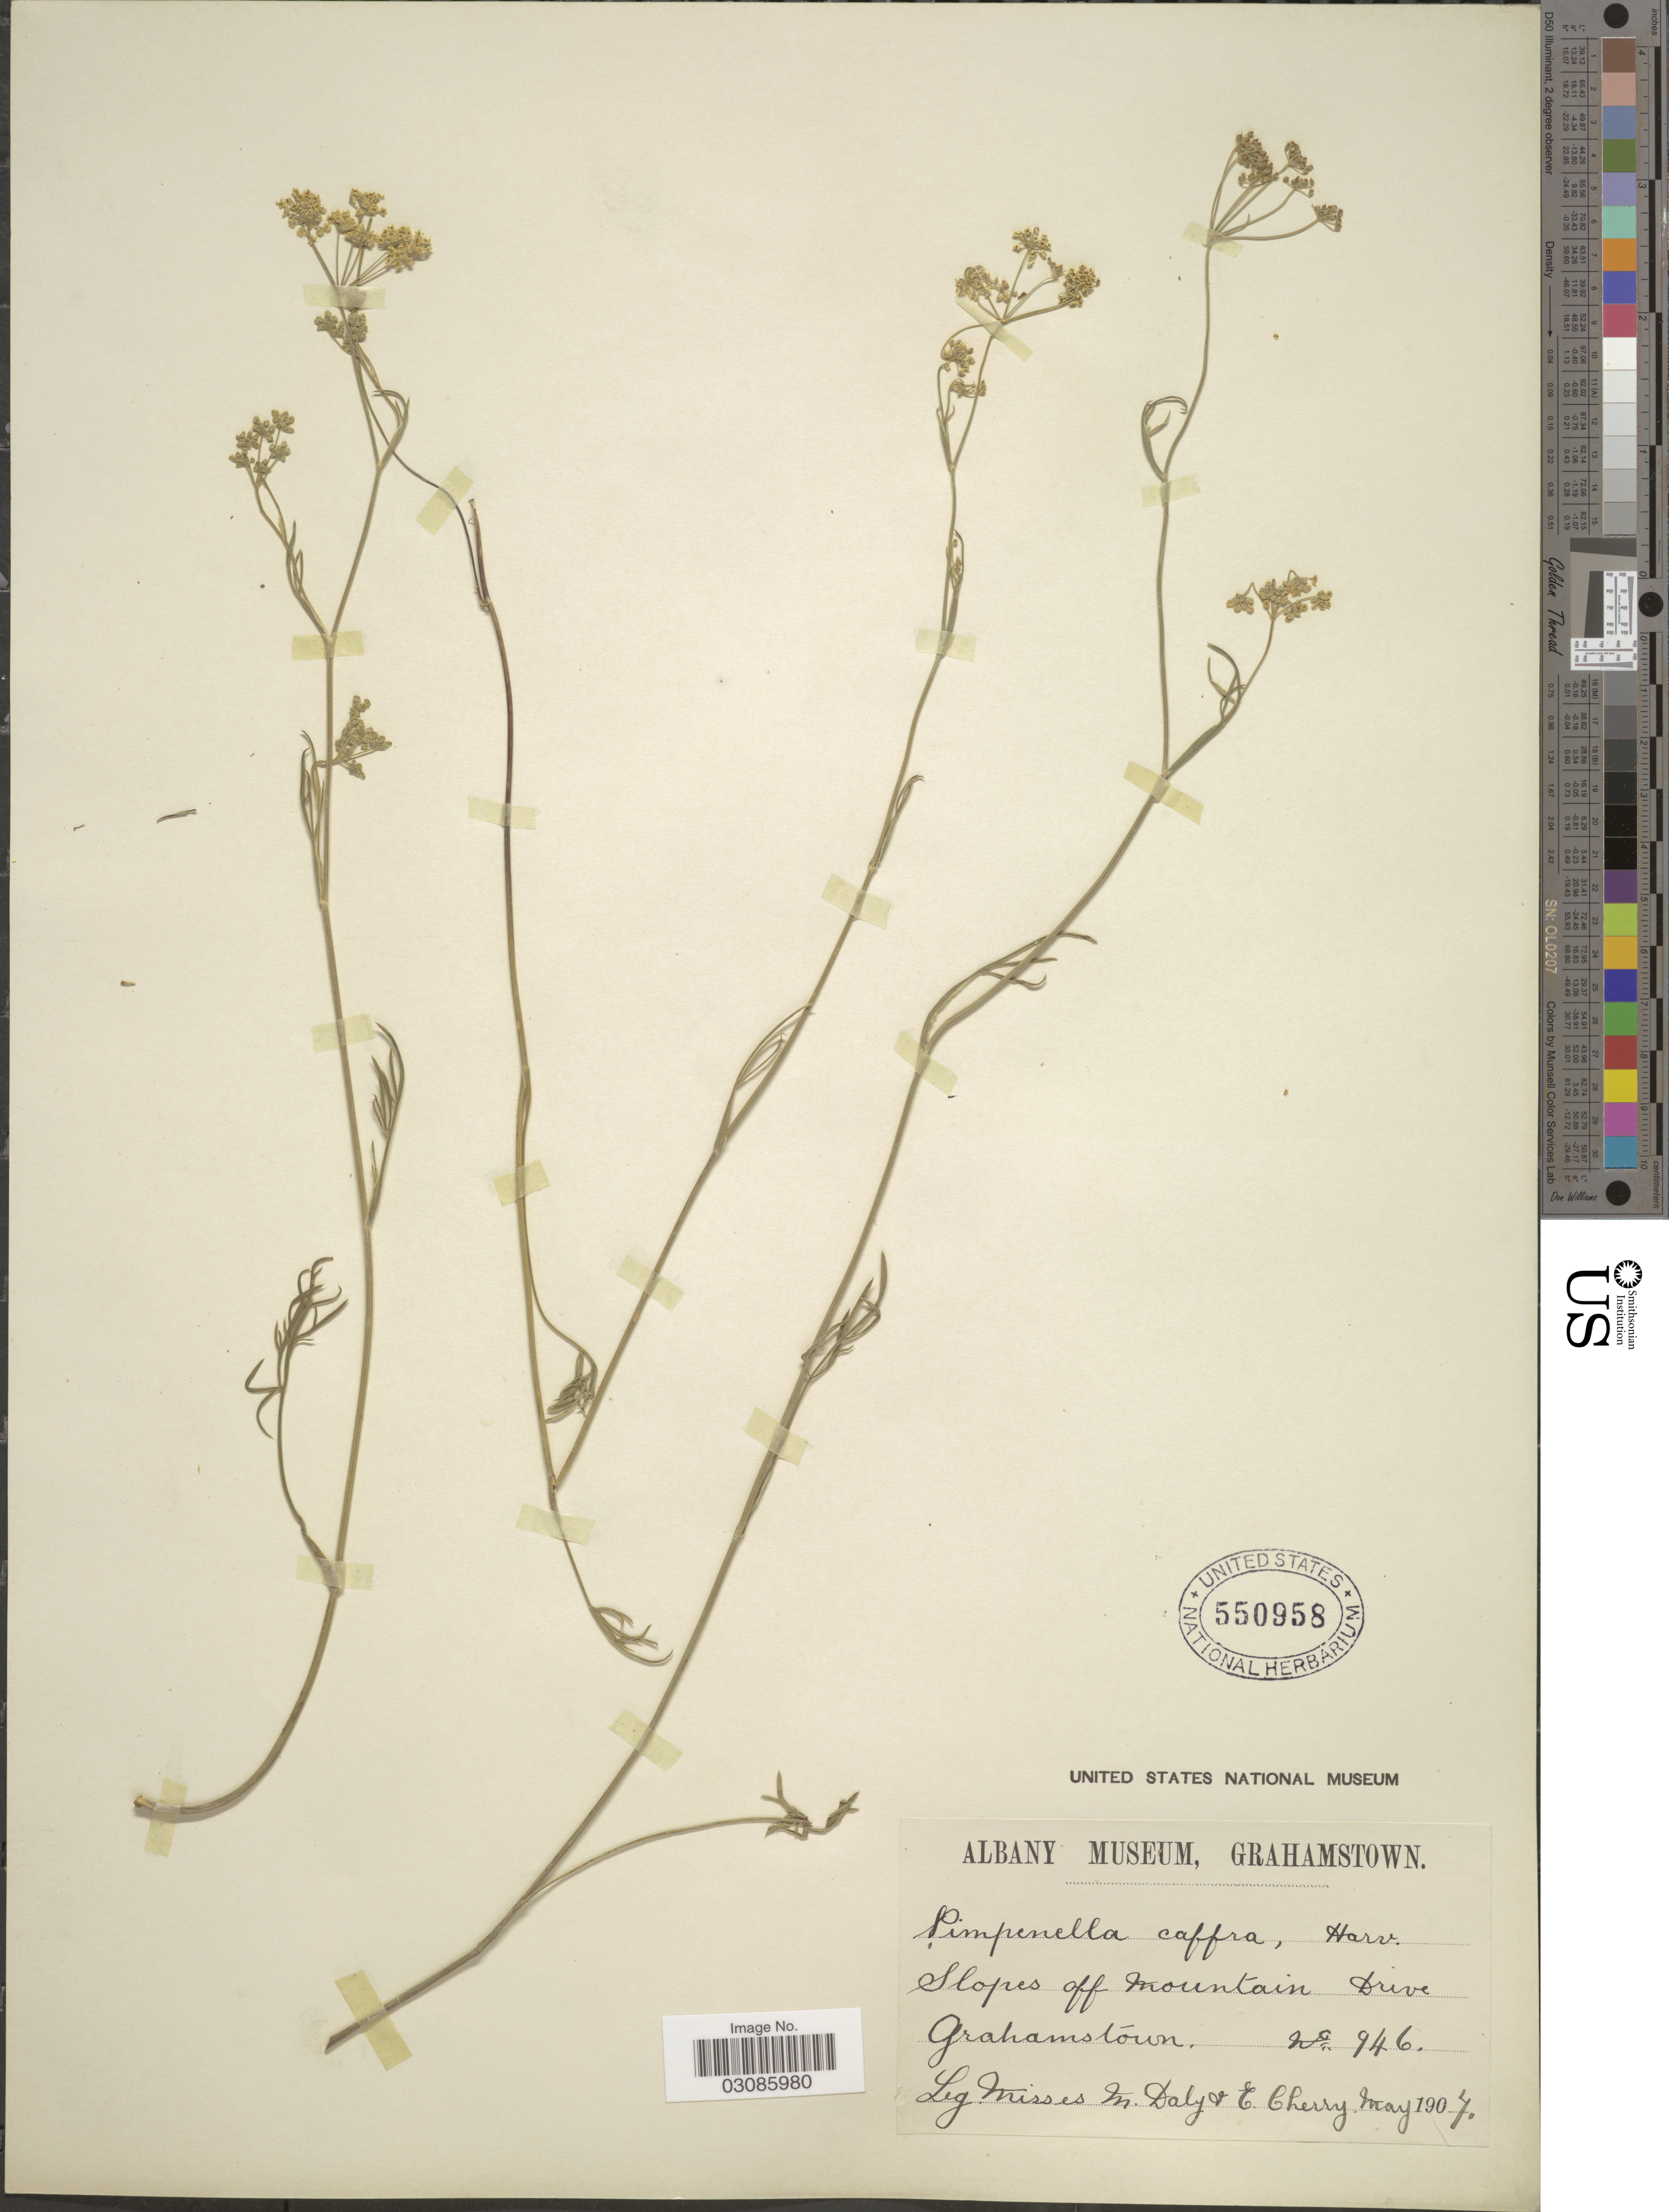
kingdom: Plantae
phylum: Tracheophyta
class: Magnoliopsida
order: Apiales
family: Apiaceae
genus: Pimpinella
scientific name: Pimpinella caffra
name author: (Eckl. & Zeyh.) D. Dietr.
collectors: M. Daly & C. Cherry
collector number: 946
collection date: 1907-05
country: South Africa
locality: Slopes off mountain Drive, Grahamstown.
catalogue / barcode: US 550958